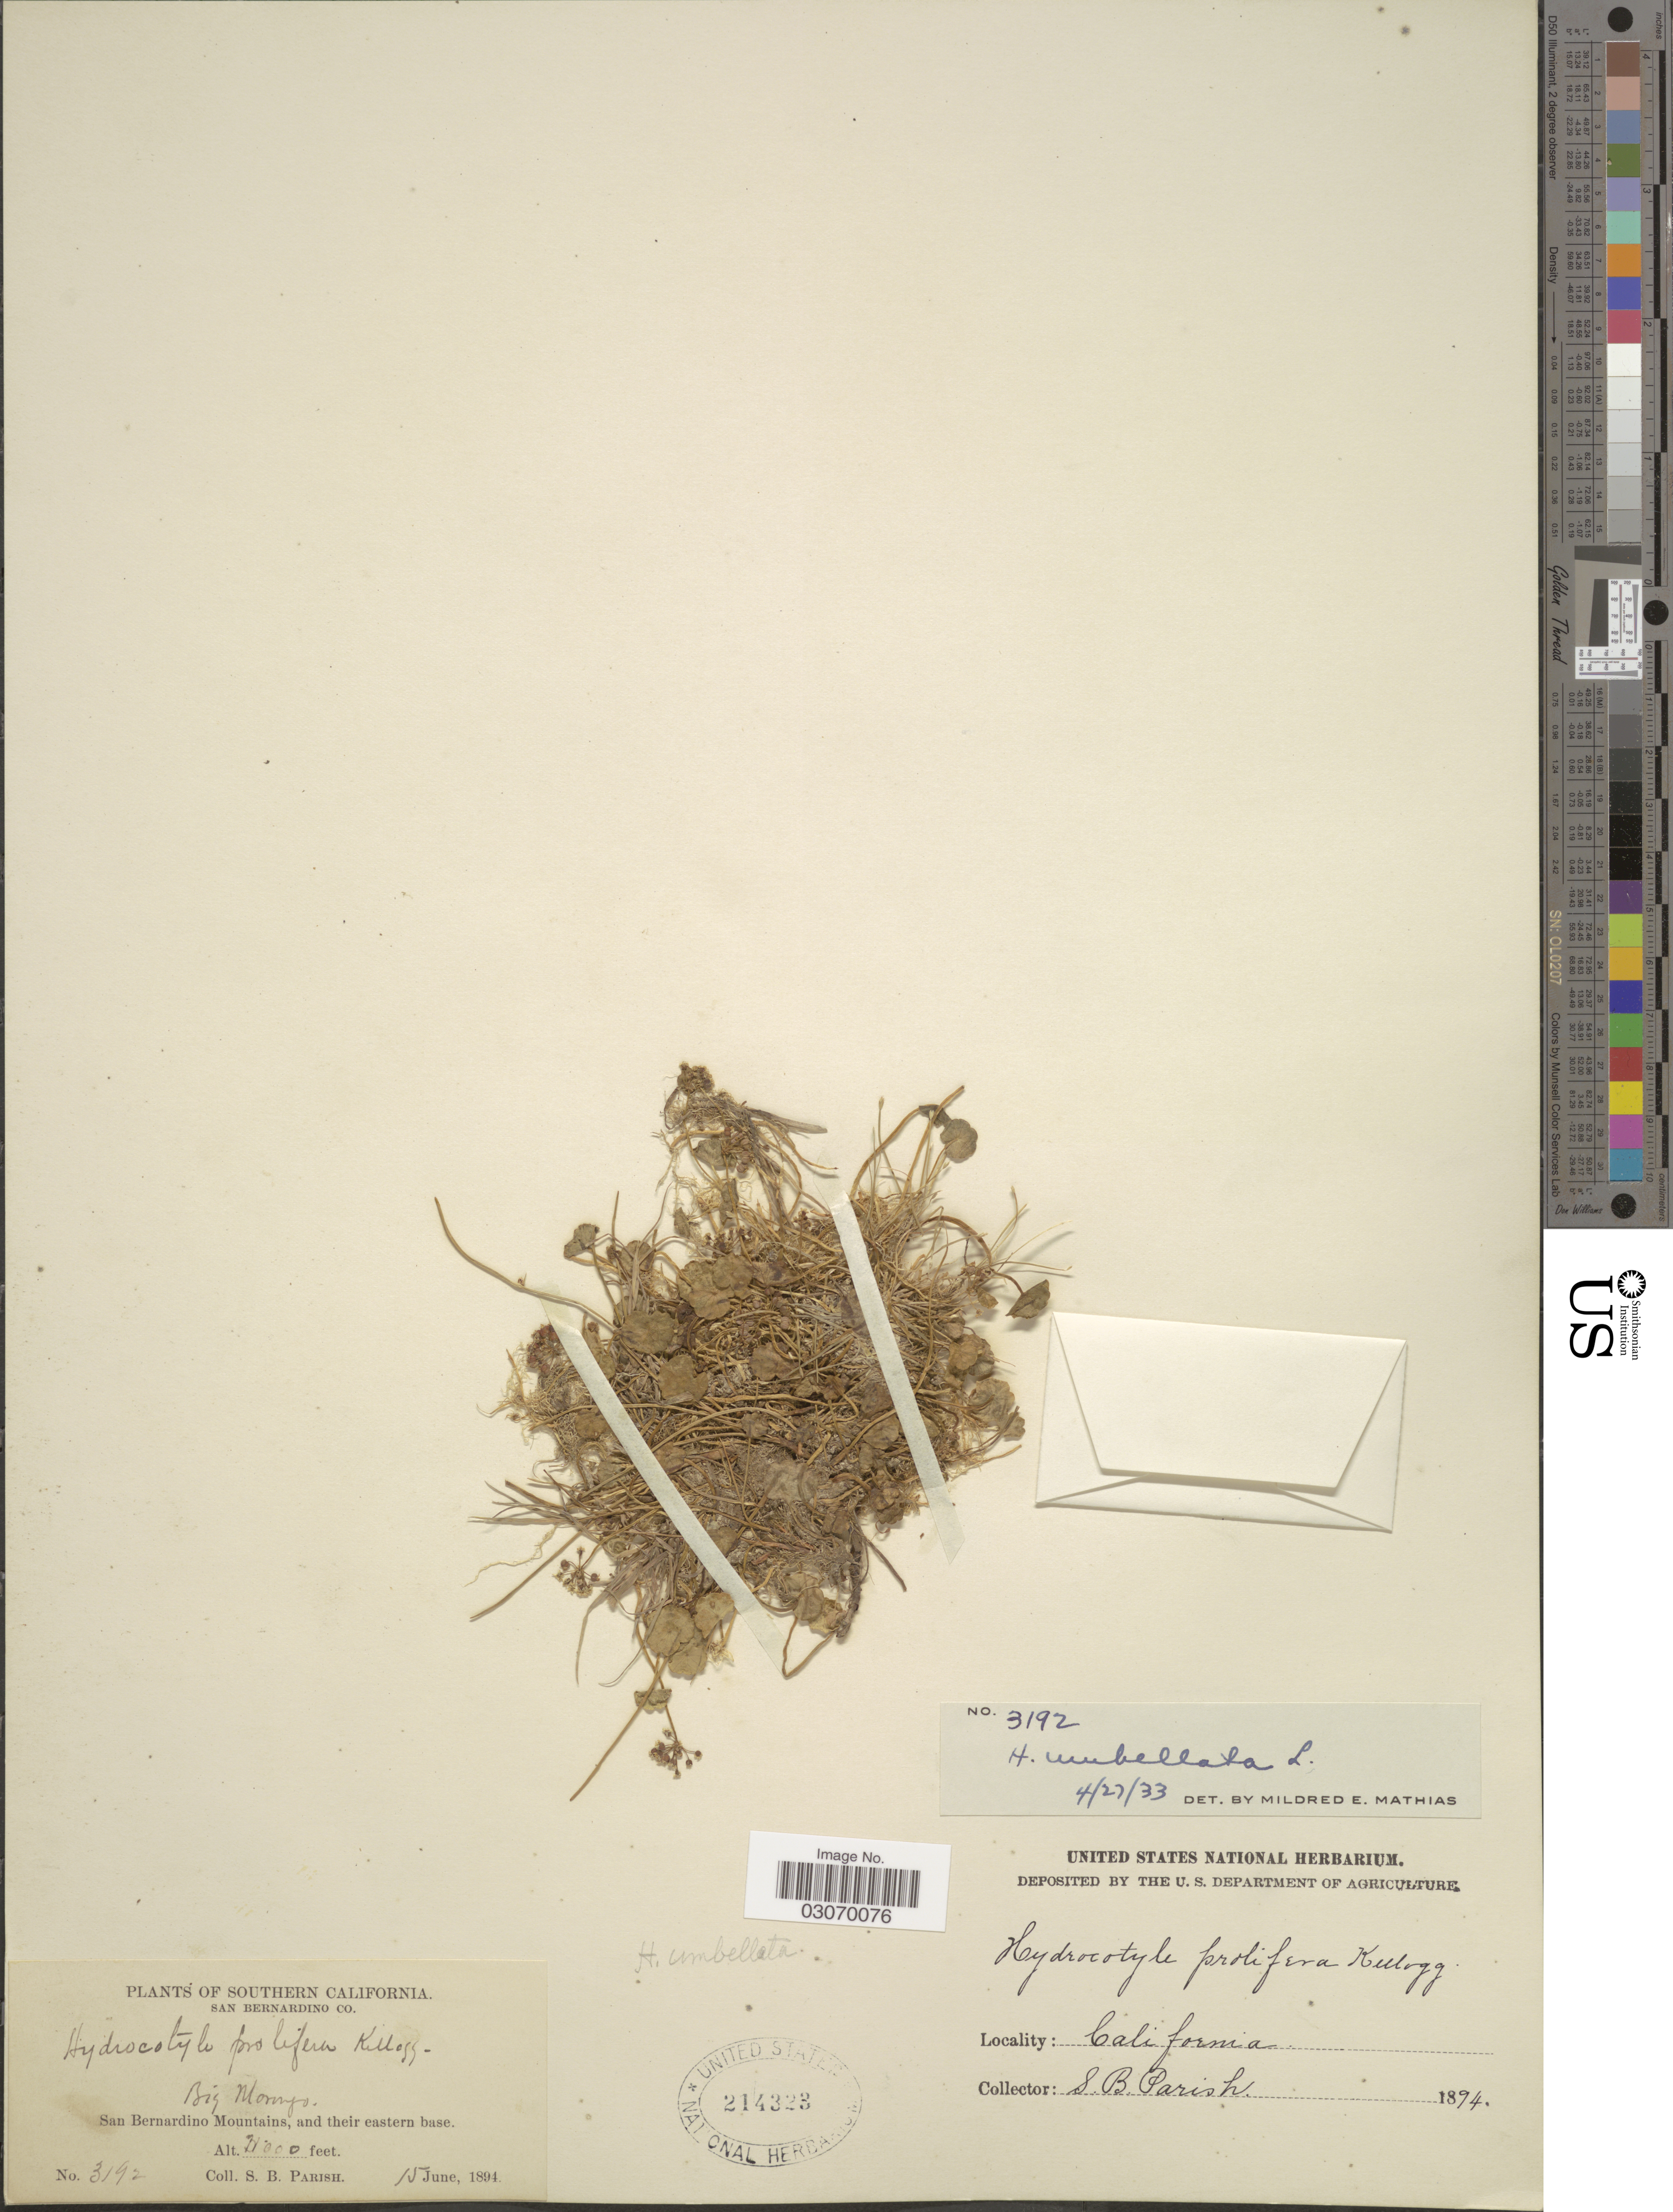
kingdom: Plantae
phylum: Tracheophyta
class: Magnoliopsida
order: Apiales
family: Araliaceae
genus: Hydrocotyle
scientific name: Hydrocotyle umbellata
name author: L.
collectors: S. B. Parish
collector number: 3192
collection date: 1894-06-15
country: United States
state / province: California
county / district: San Bernardino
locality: Southern California. San Bernardino Co. Big Morongo. San Bernardino Mountains, and their eastern base.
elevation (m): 914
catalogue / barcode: US 214323